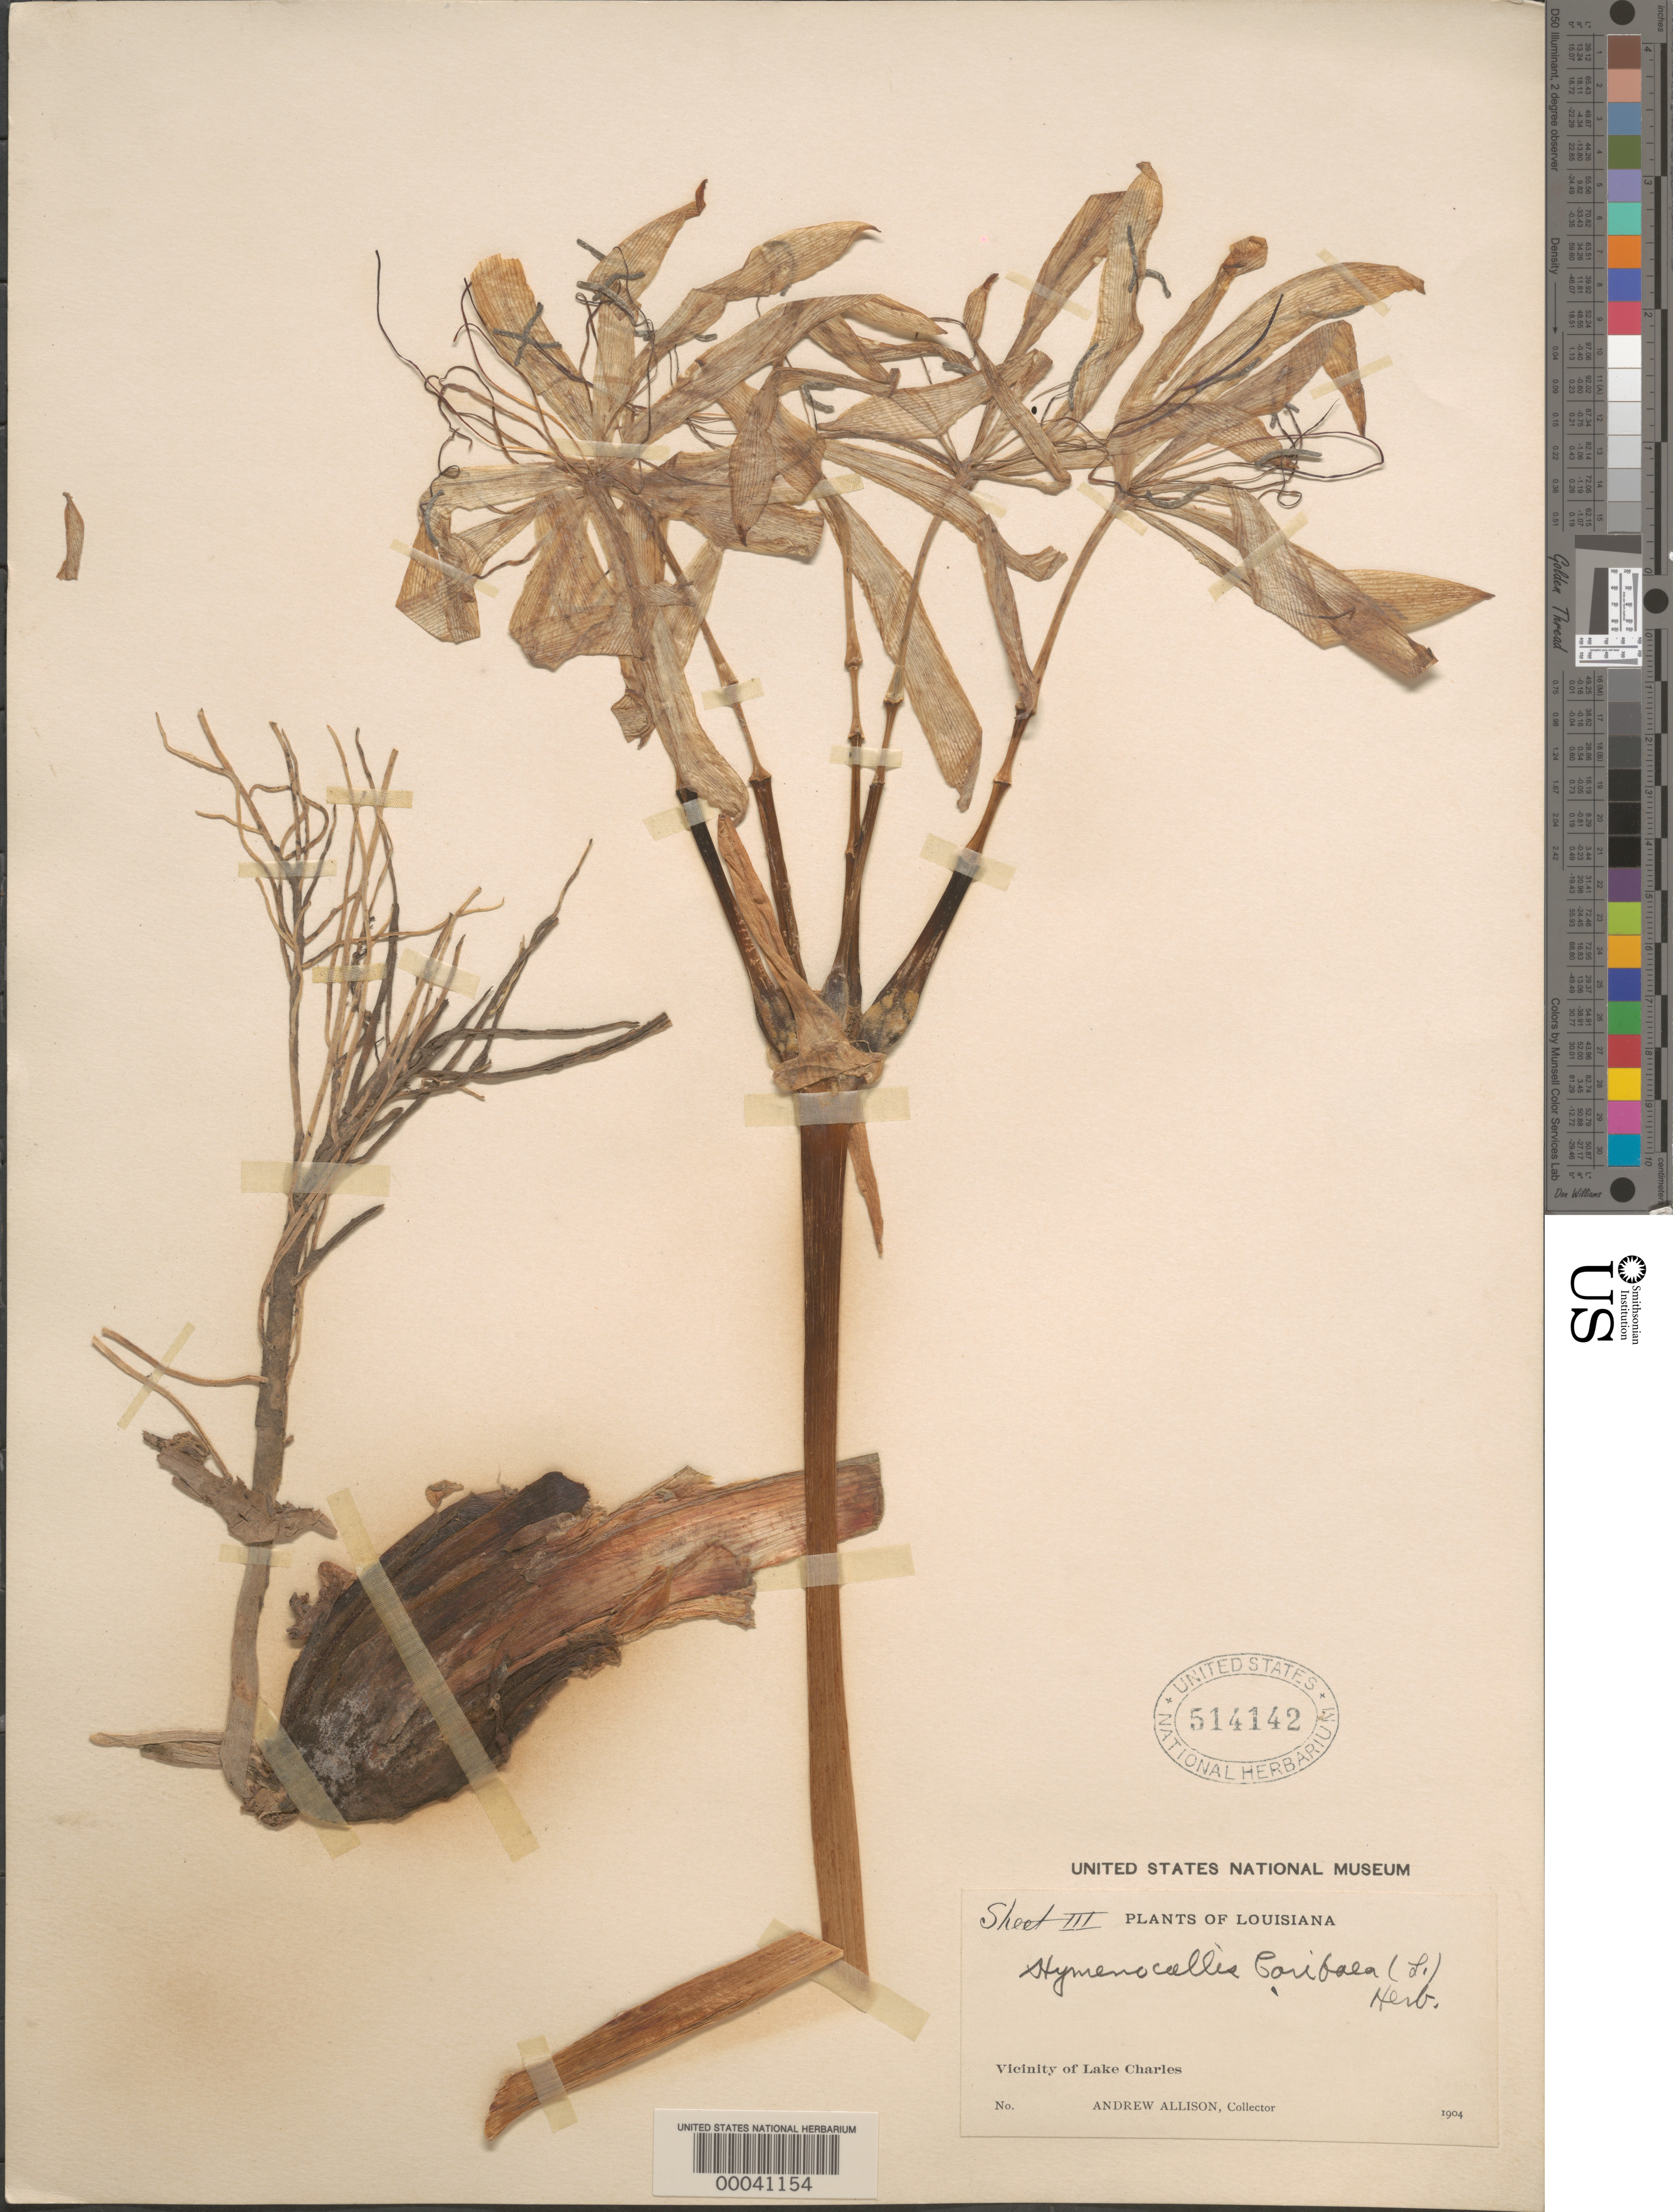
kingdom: Plantae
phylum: Tracheophyta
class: Liliopsida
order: Asparagales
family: Amaryllidaceae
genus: Crinum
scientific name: Crinum americanum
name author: L.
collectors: A. Allison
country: United States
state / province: Louisiana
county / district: Calcasieu Parish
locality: Vicinity of lake charles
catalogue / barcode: US 514142